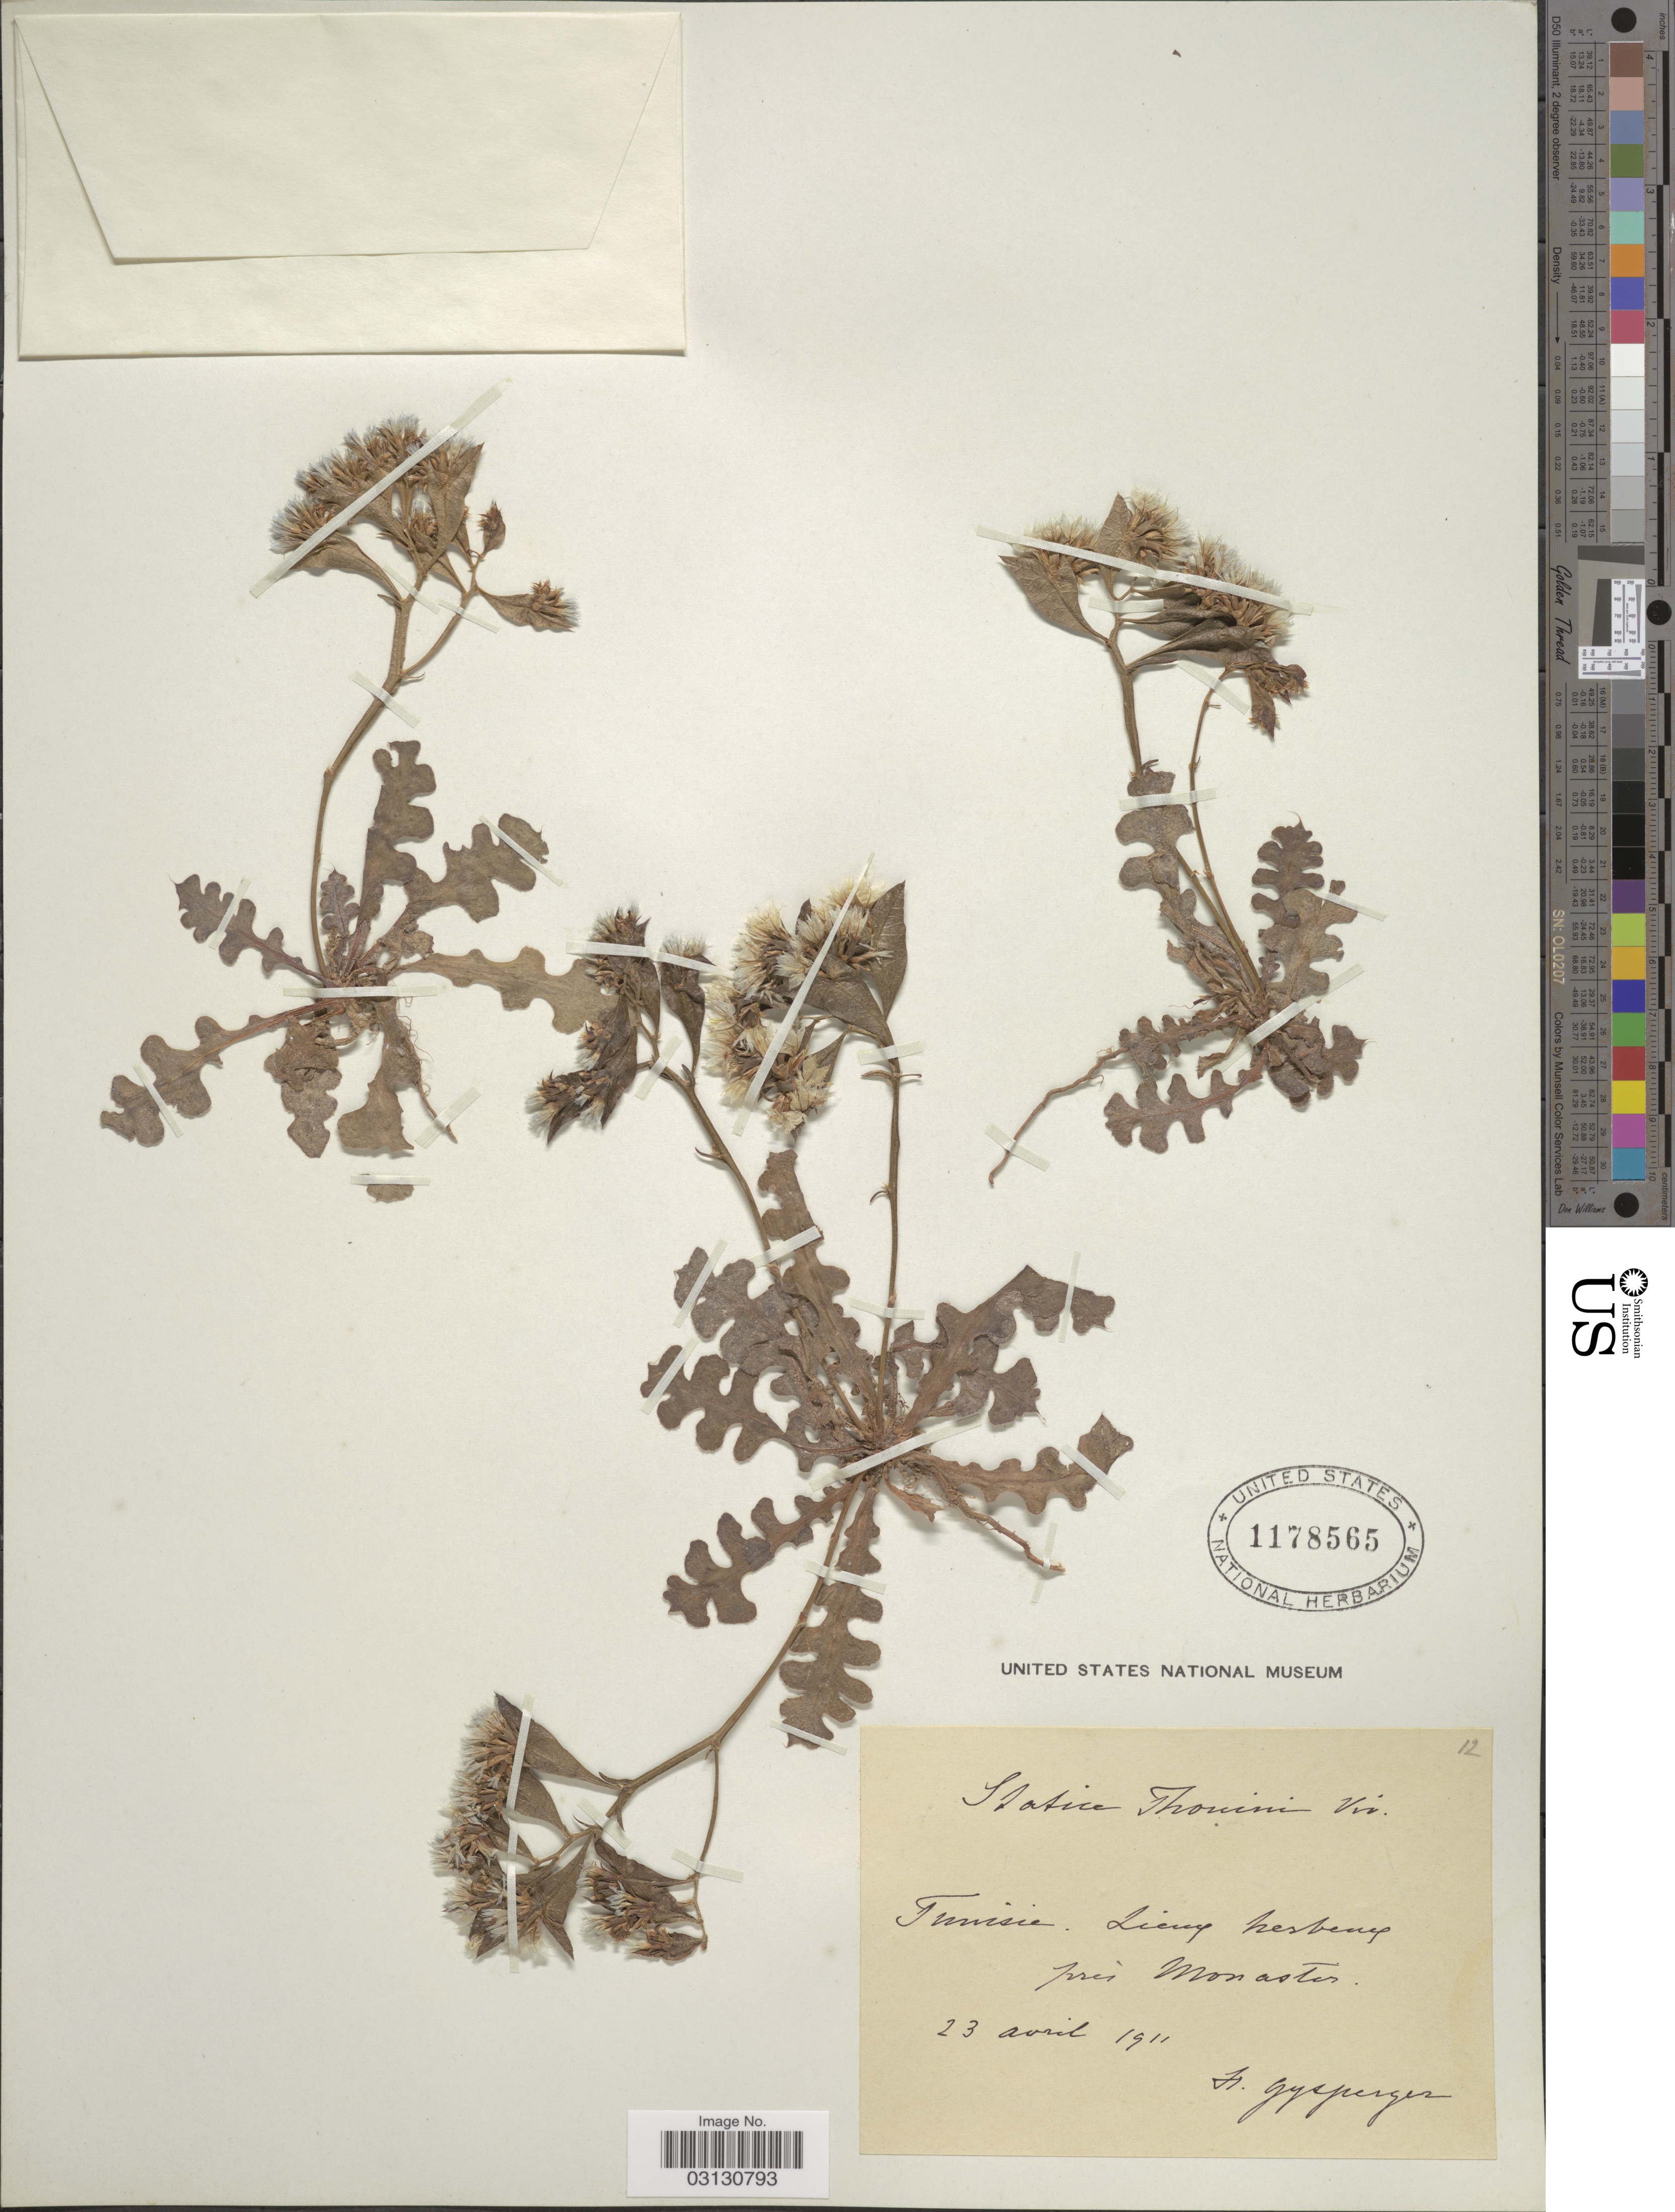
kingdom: Plantae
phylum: Tracheophyta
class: Magnoliopsida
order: Caryophyllales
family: Plumbaginaceae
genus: Limonium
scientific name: Limonium thouinii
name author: Kuntze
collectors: H. Gysperger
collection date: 1911-04-23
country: Tunisia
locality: Lieux herbeux prés Monastir.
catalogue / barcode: US 1178565